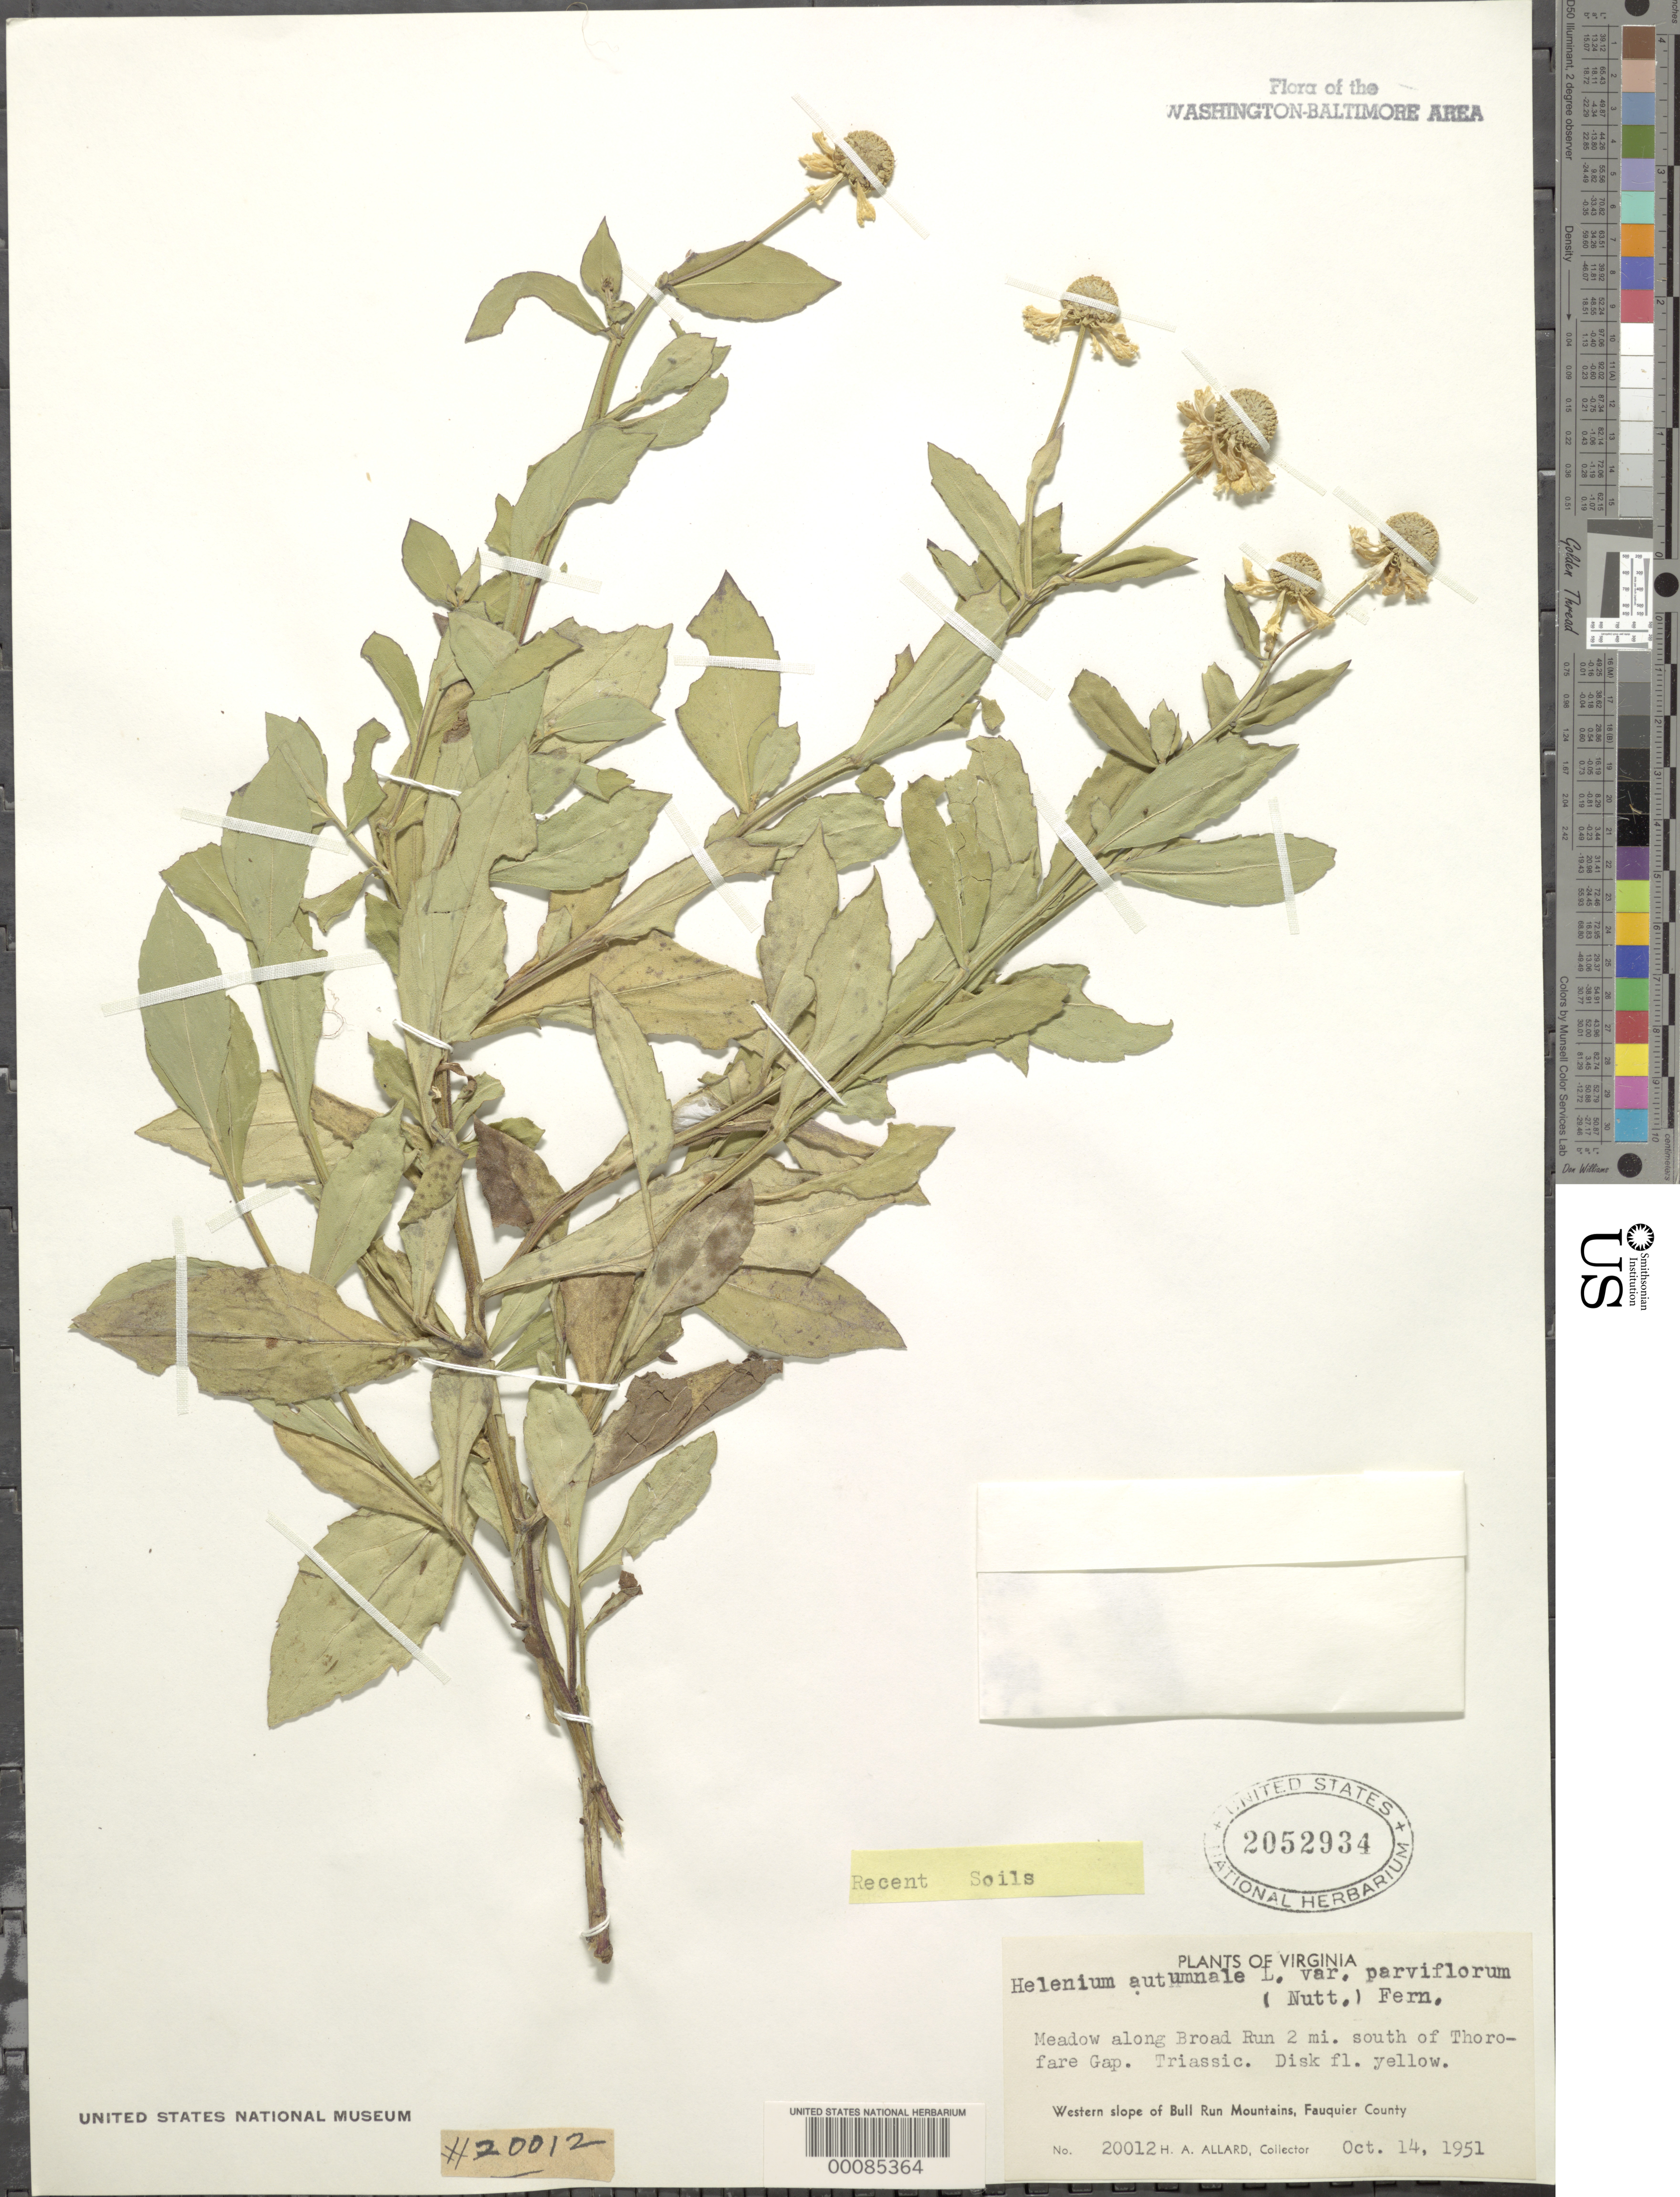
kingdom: Plantae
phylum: Tracheophyta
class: Magnoliopsida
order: Asterales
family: Asteraceae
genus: Helenium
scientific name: Helenium autumnale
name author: L.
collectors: H. A. Allard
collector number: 20012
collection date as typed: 14 Oct 1951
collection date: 1951-10-14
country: United States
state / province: Virginia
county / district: Fauquier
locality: Broad Run south of Thorofare Gap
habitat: Meadow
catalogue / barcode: US 2052934